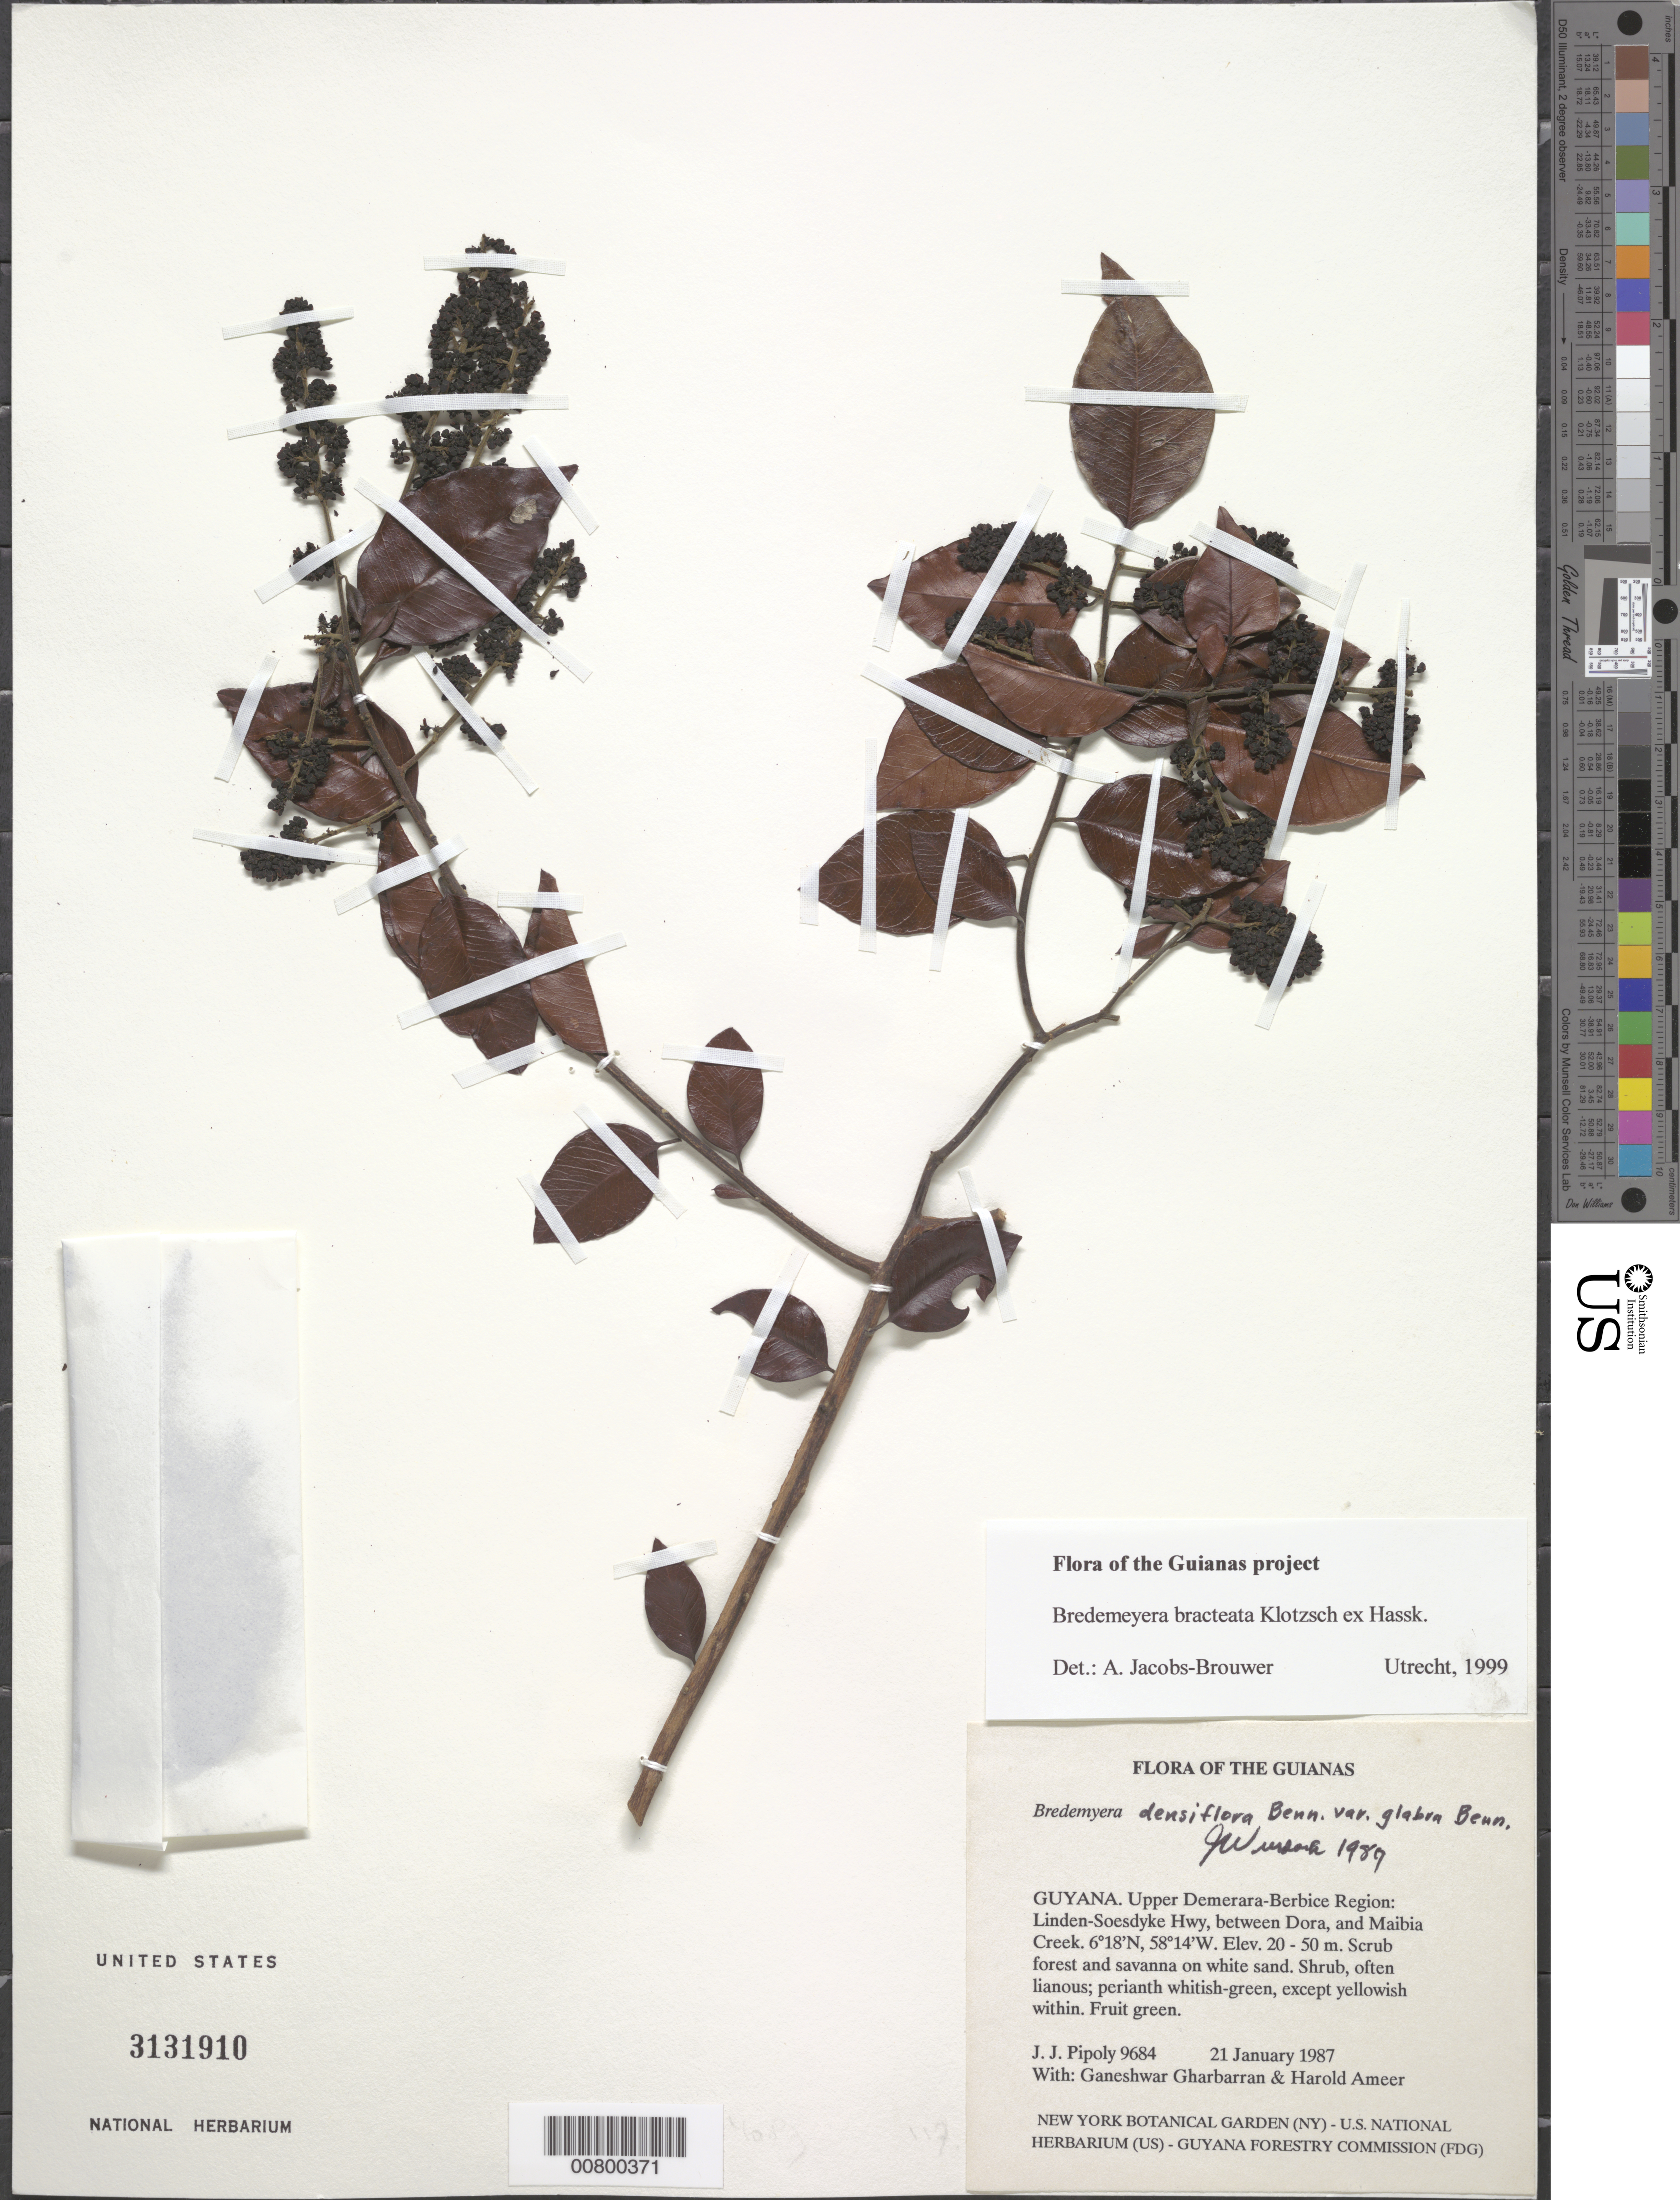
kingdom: Plantae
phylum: Tracheophyta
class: Magnoliopsida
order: Fabales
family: Polygalaceae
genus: Bredemeyera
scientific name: Bredemeyera bracteata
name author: Klotzsch ex Hassk.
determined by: Jacobs-Brouwer, A.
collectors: J. J. Pipoly, G. Gharbarran & H. Ameer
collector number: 9684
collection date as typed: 21 January 1987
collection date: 1987-01-21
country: Guyana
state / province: U. Demerara-Berbice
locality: Linden-Soesdyke Hwy, between Dora and Maibia Creek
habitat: Scrub forest and savanna on white sand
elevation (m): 20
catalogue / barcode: US 3131910